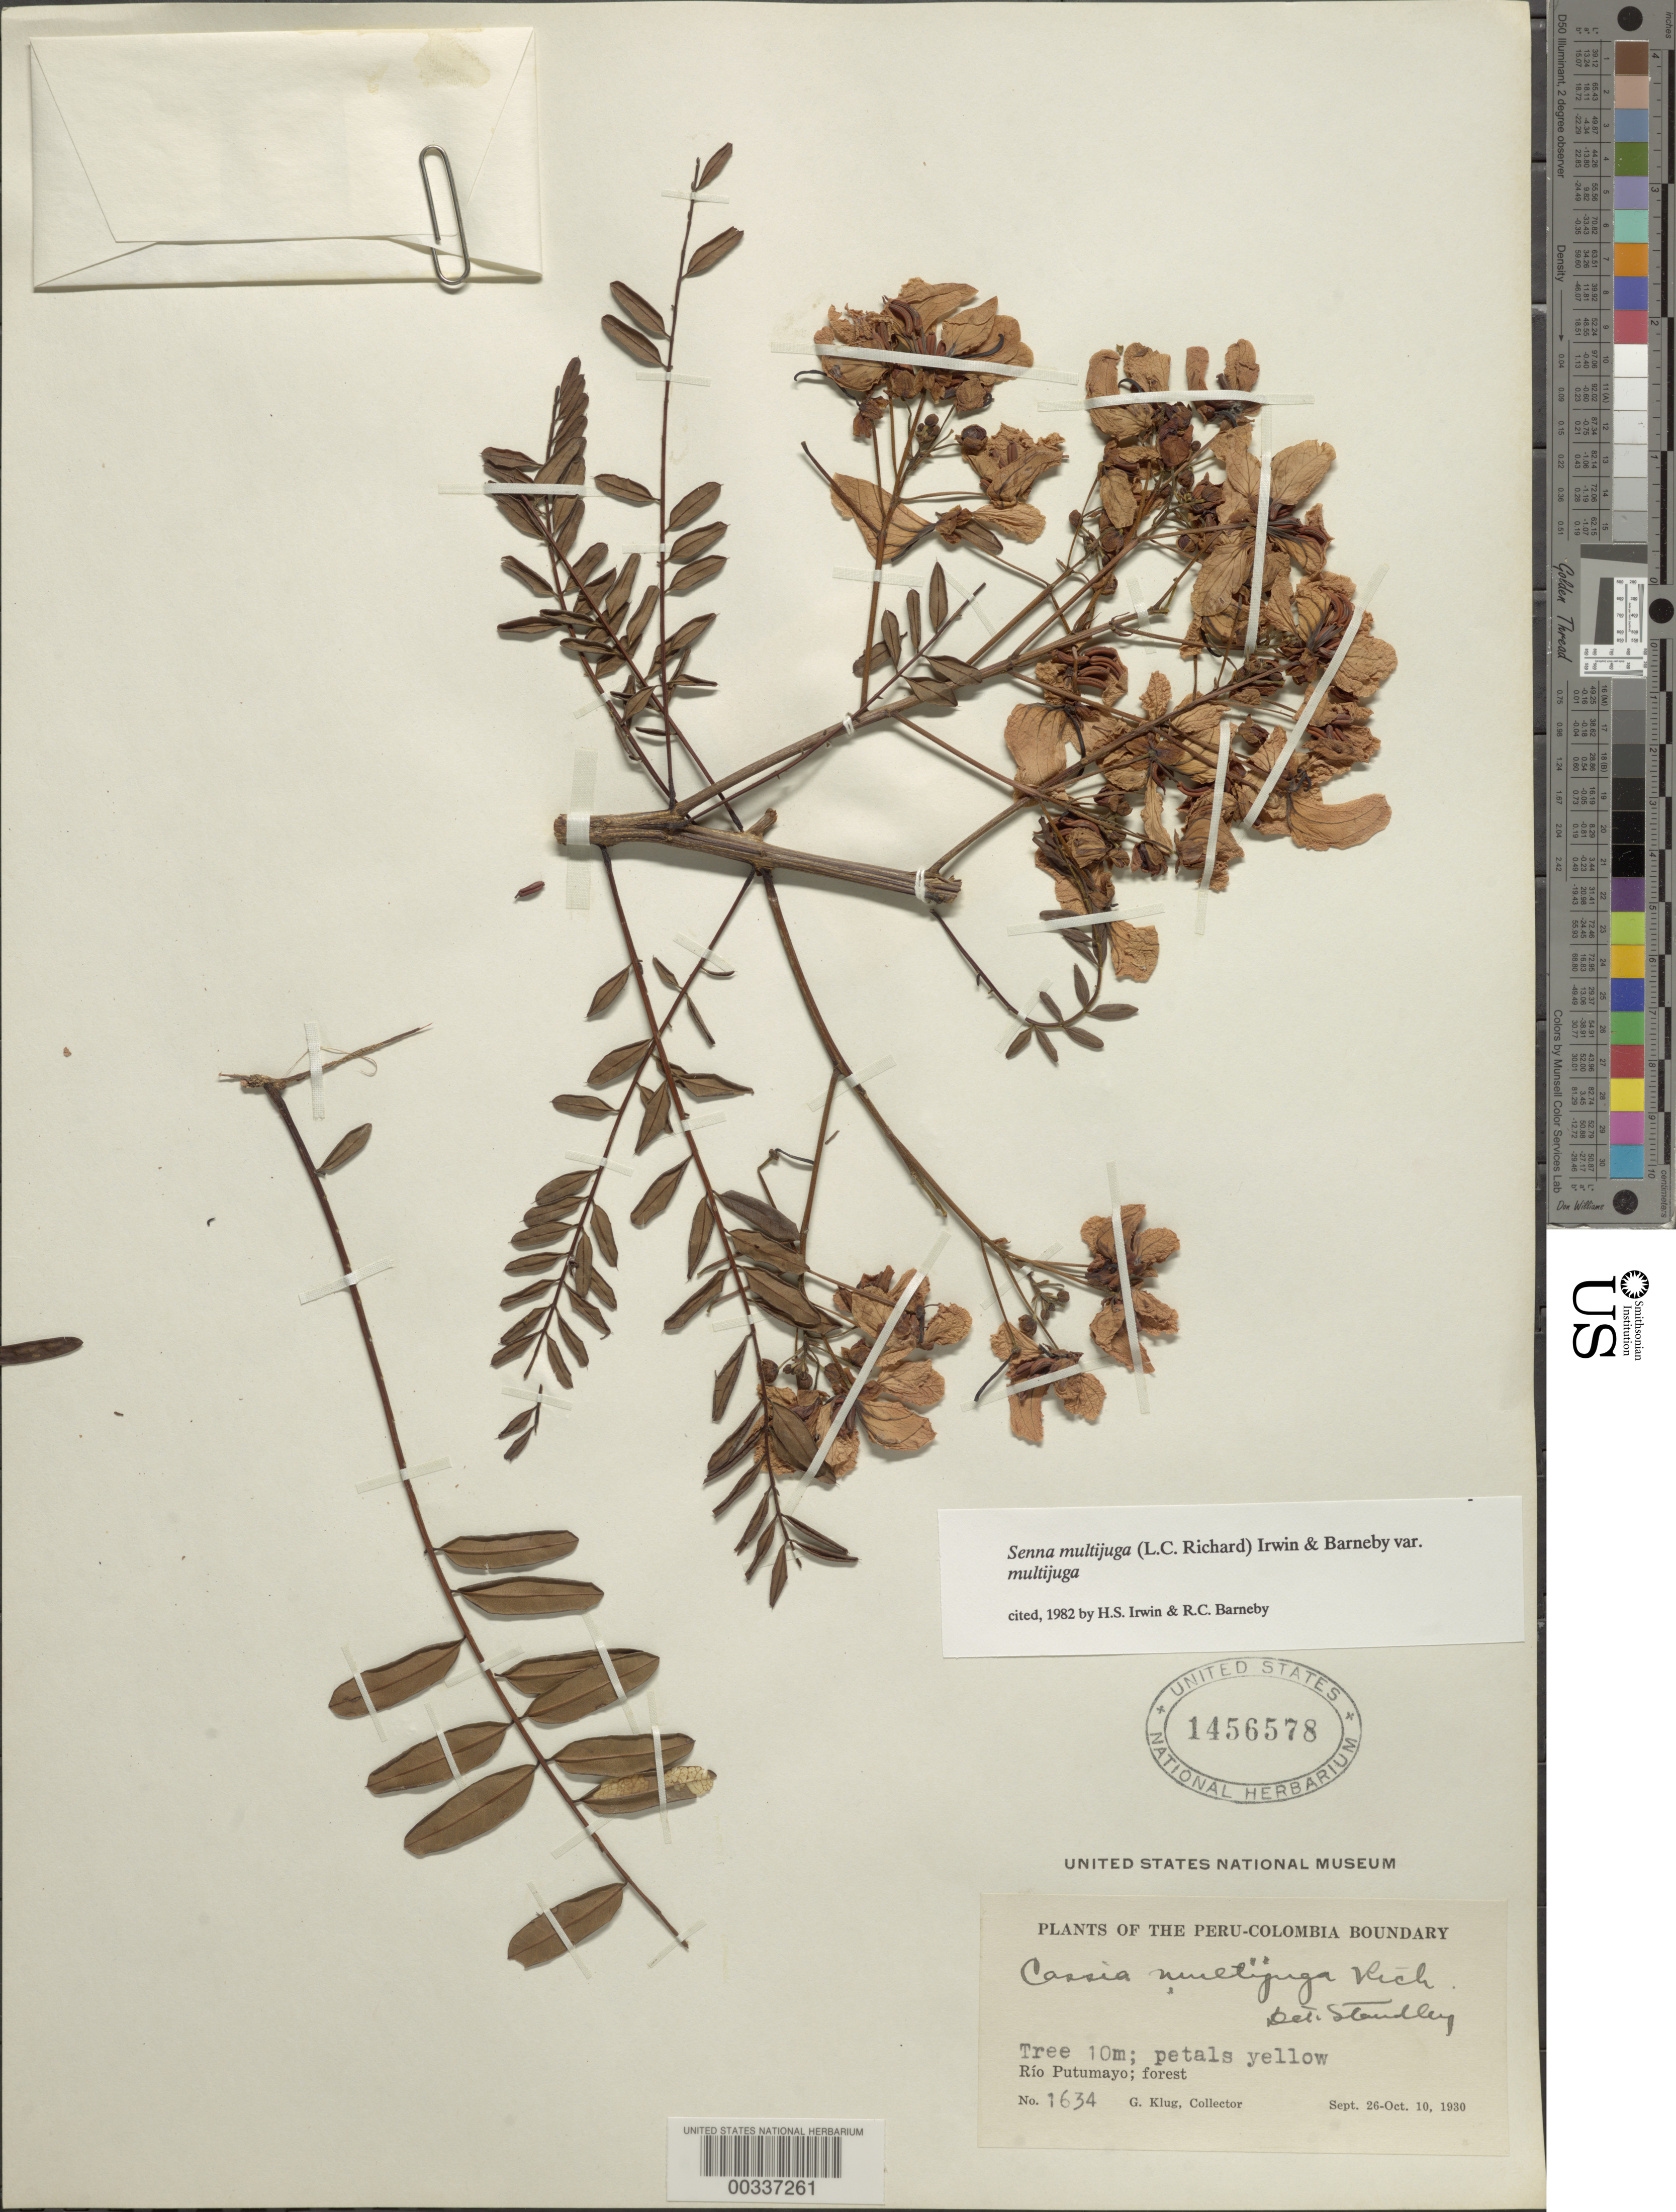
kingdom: Plantae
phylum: Tracheophyta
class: Magnoliopsida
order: Fabales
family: Fabaceae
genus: Senna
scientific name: Senna multijuga var. multijuga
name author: (Rich.) H.S. Irwin & Barneby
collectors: G. Klug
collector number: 1634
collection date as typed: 26 Sep 1930 to 10 Oct 1930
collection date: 1930-09-26/1930-10-10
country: Colombia / Ecuador / Peru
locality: Río Putumayo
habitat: Forest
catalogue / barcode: US 1456578